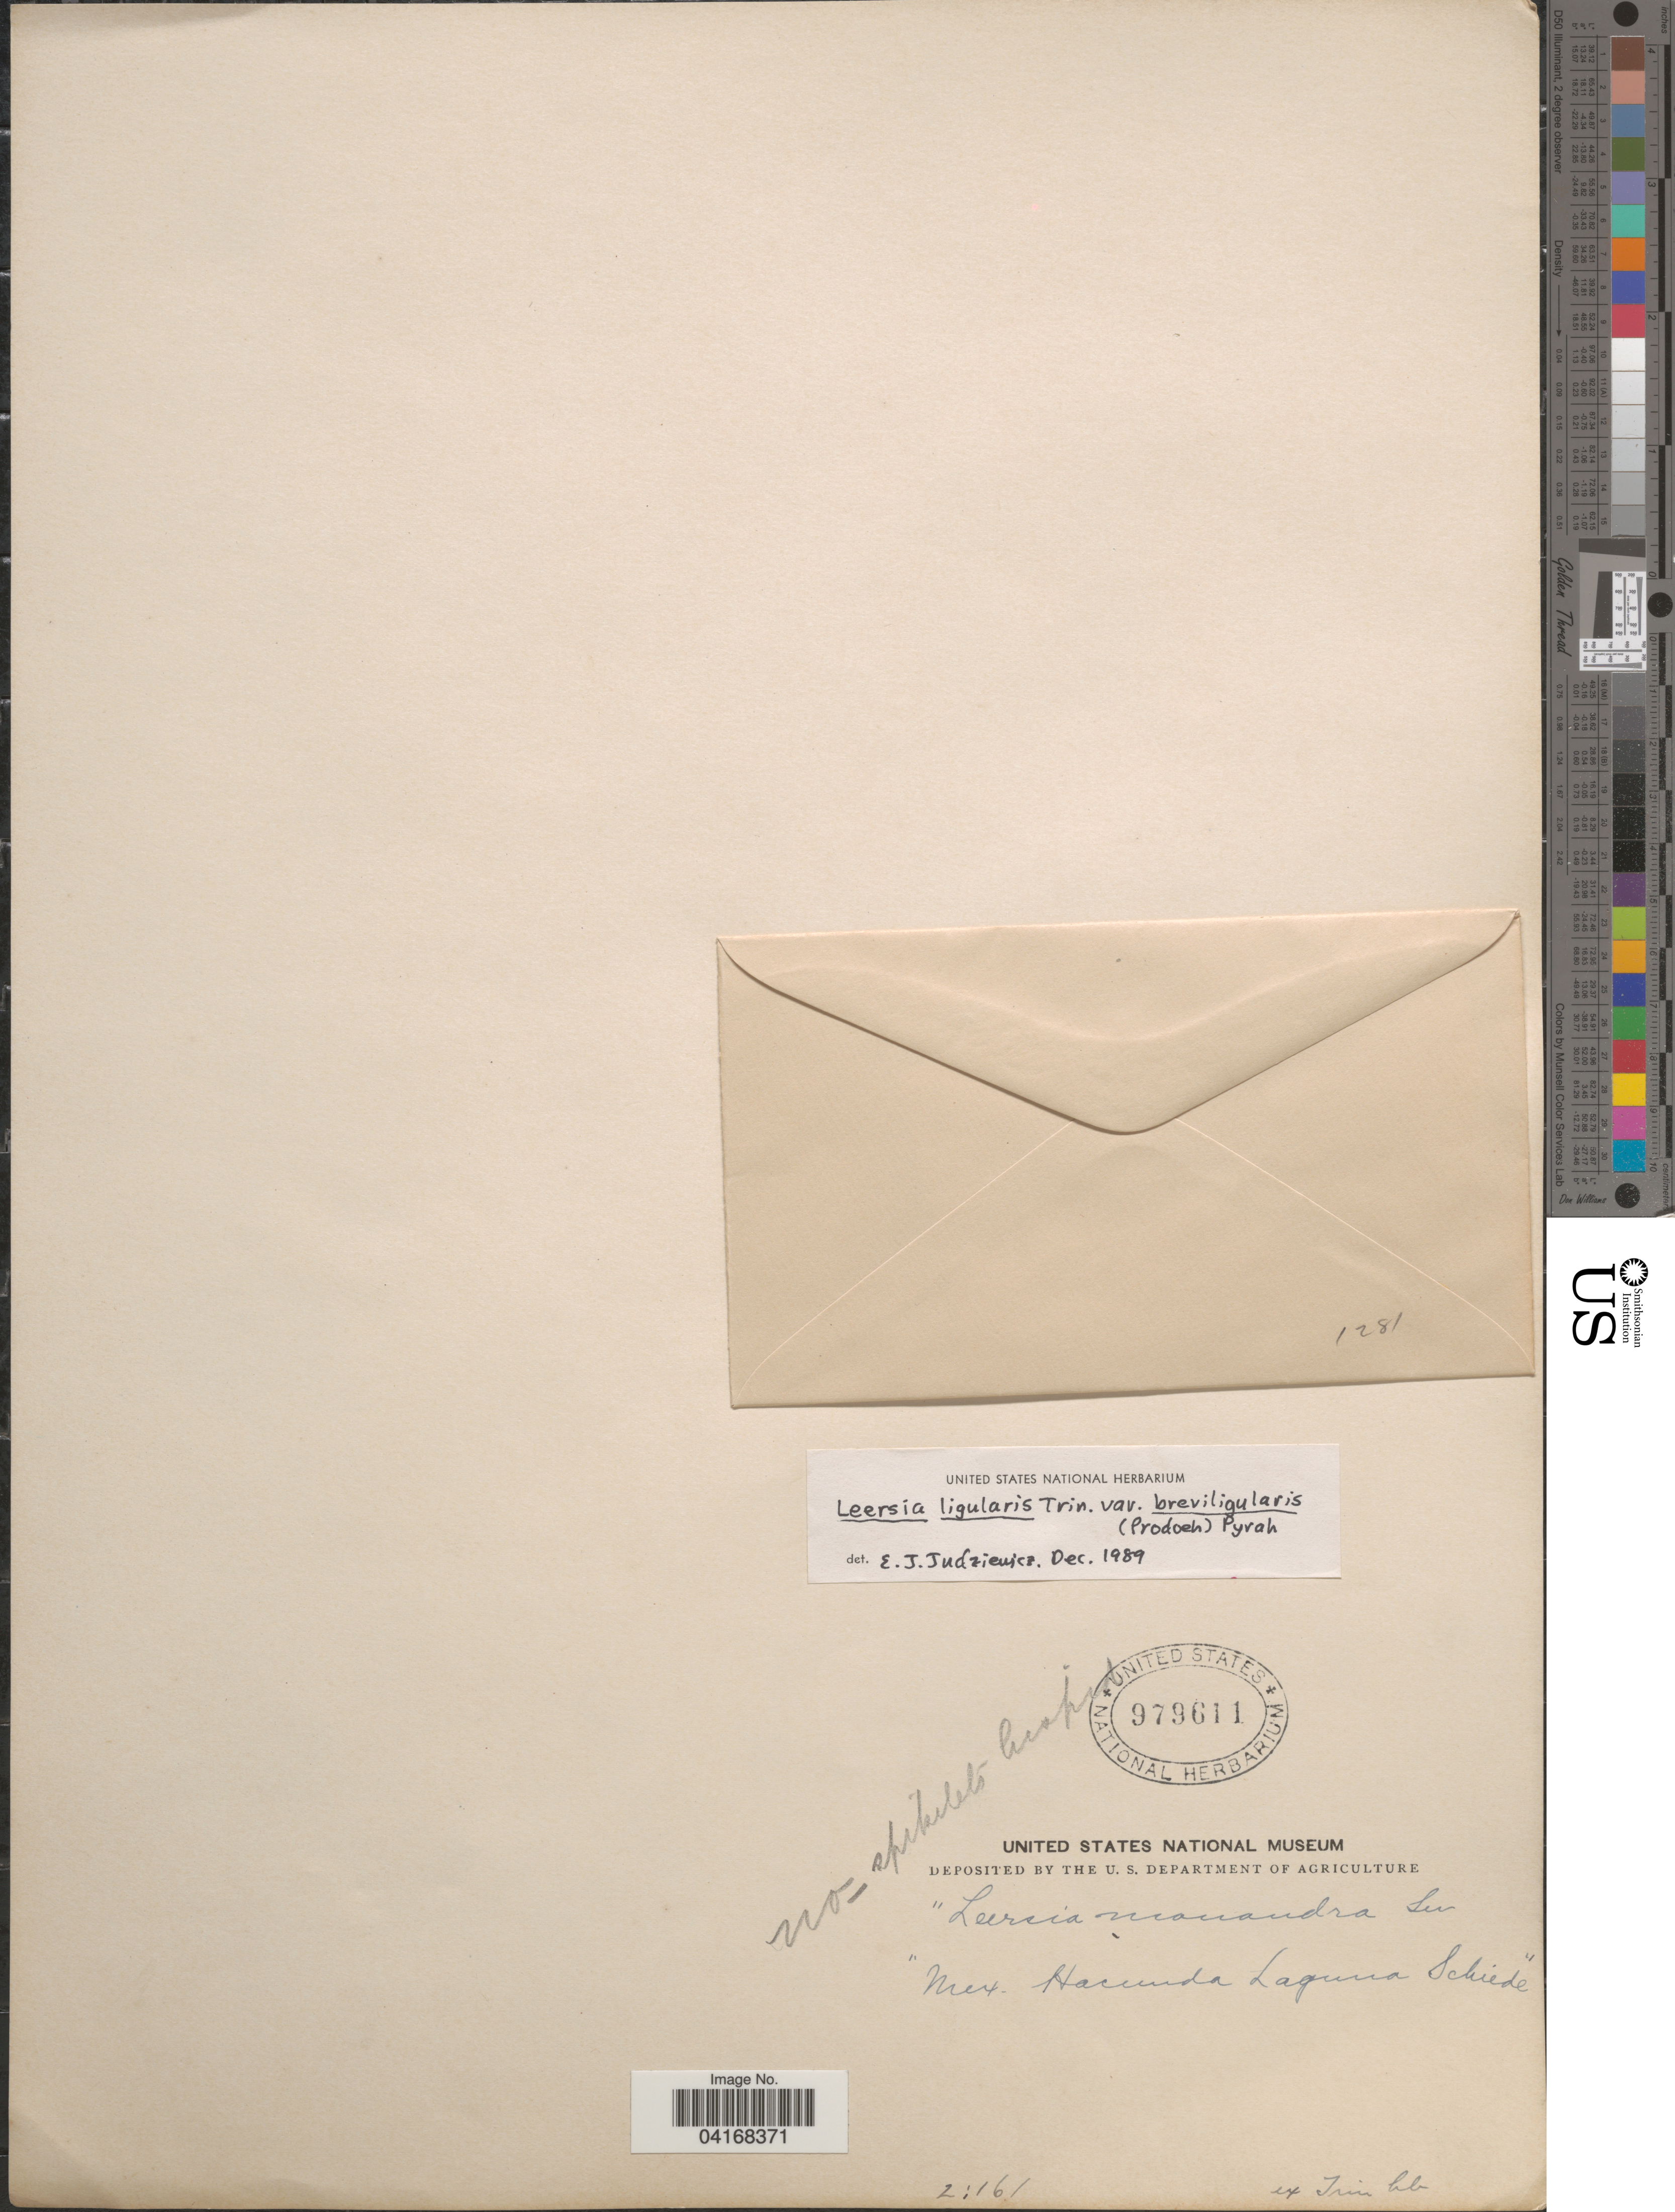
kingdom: Plantae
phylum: Tracheophyta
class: Liliopsida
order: Poales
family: Poaceae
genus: Leersia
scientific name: Leersia ligularis var. breviligularis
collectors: Ex herb. Trin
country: Mexico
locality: Hacienda Laguna Schiede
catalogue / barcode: US 979611